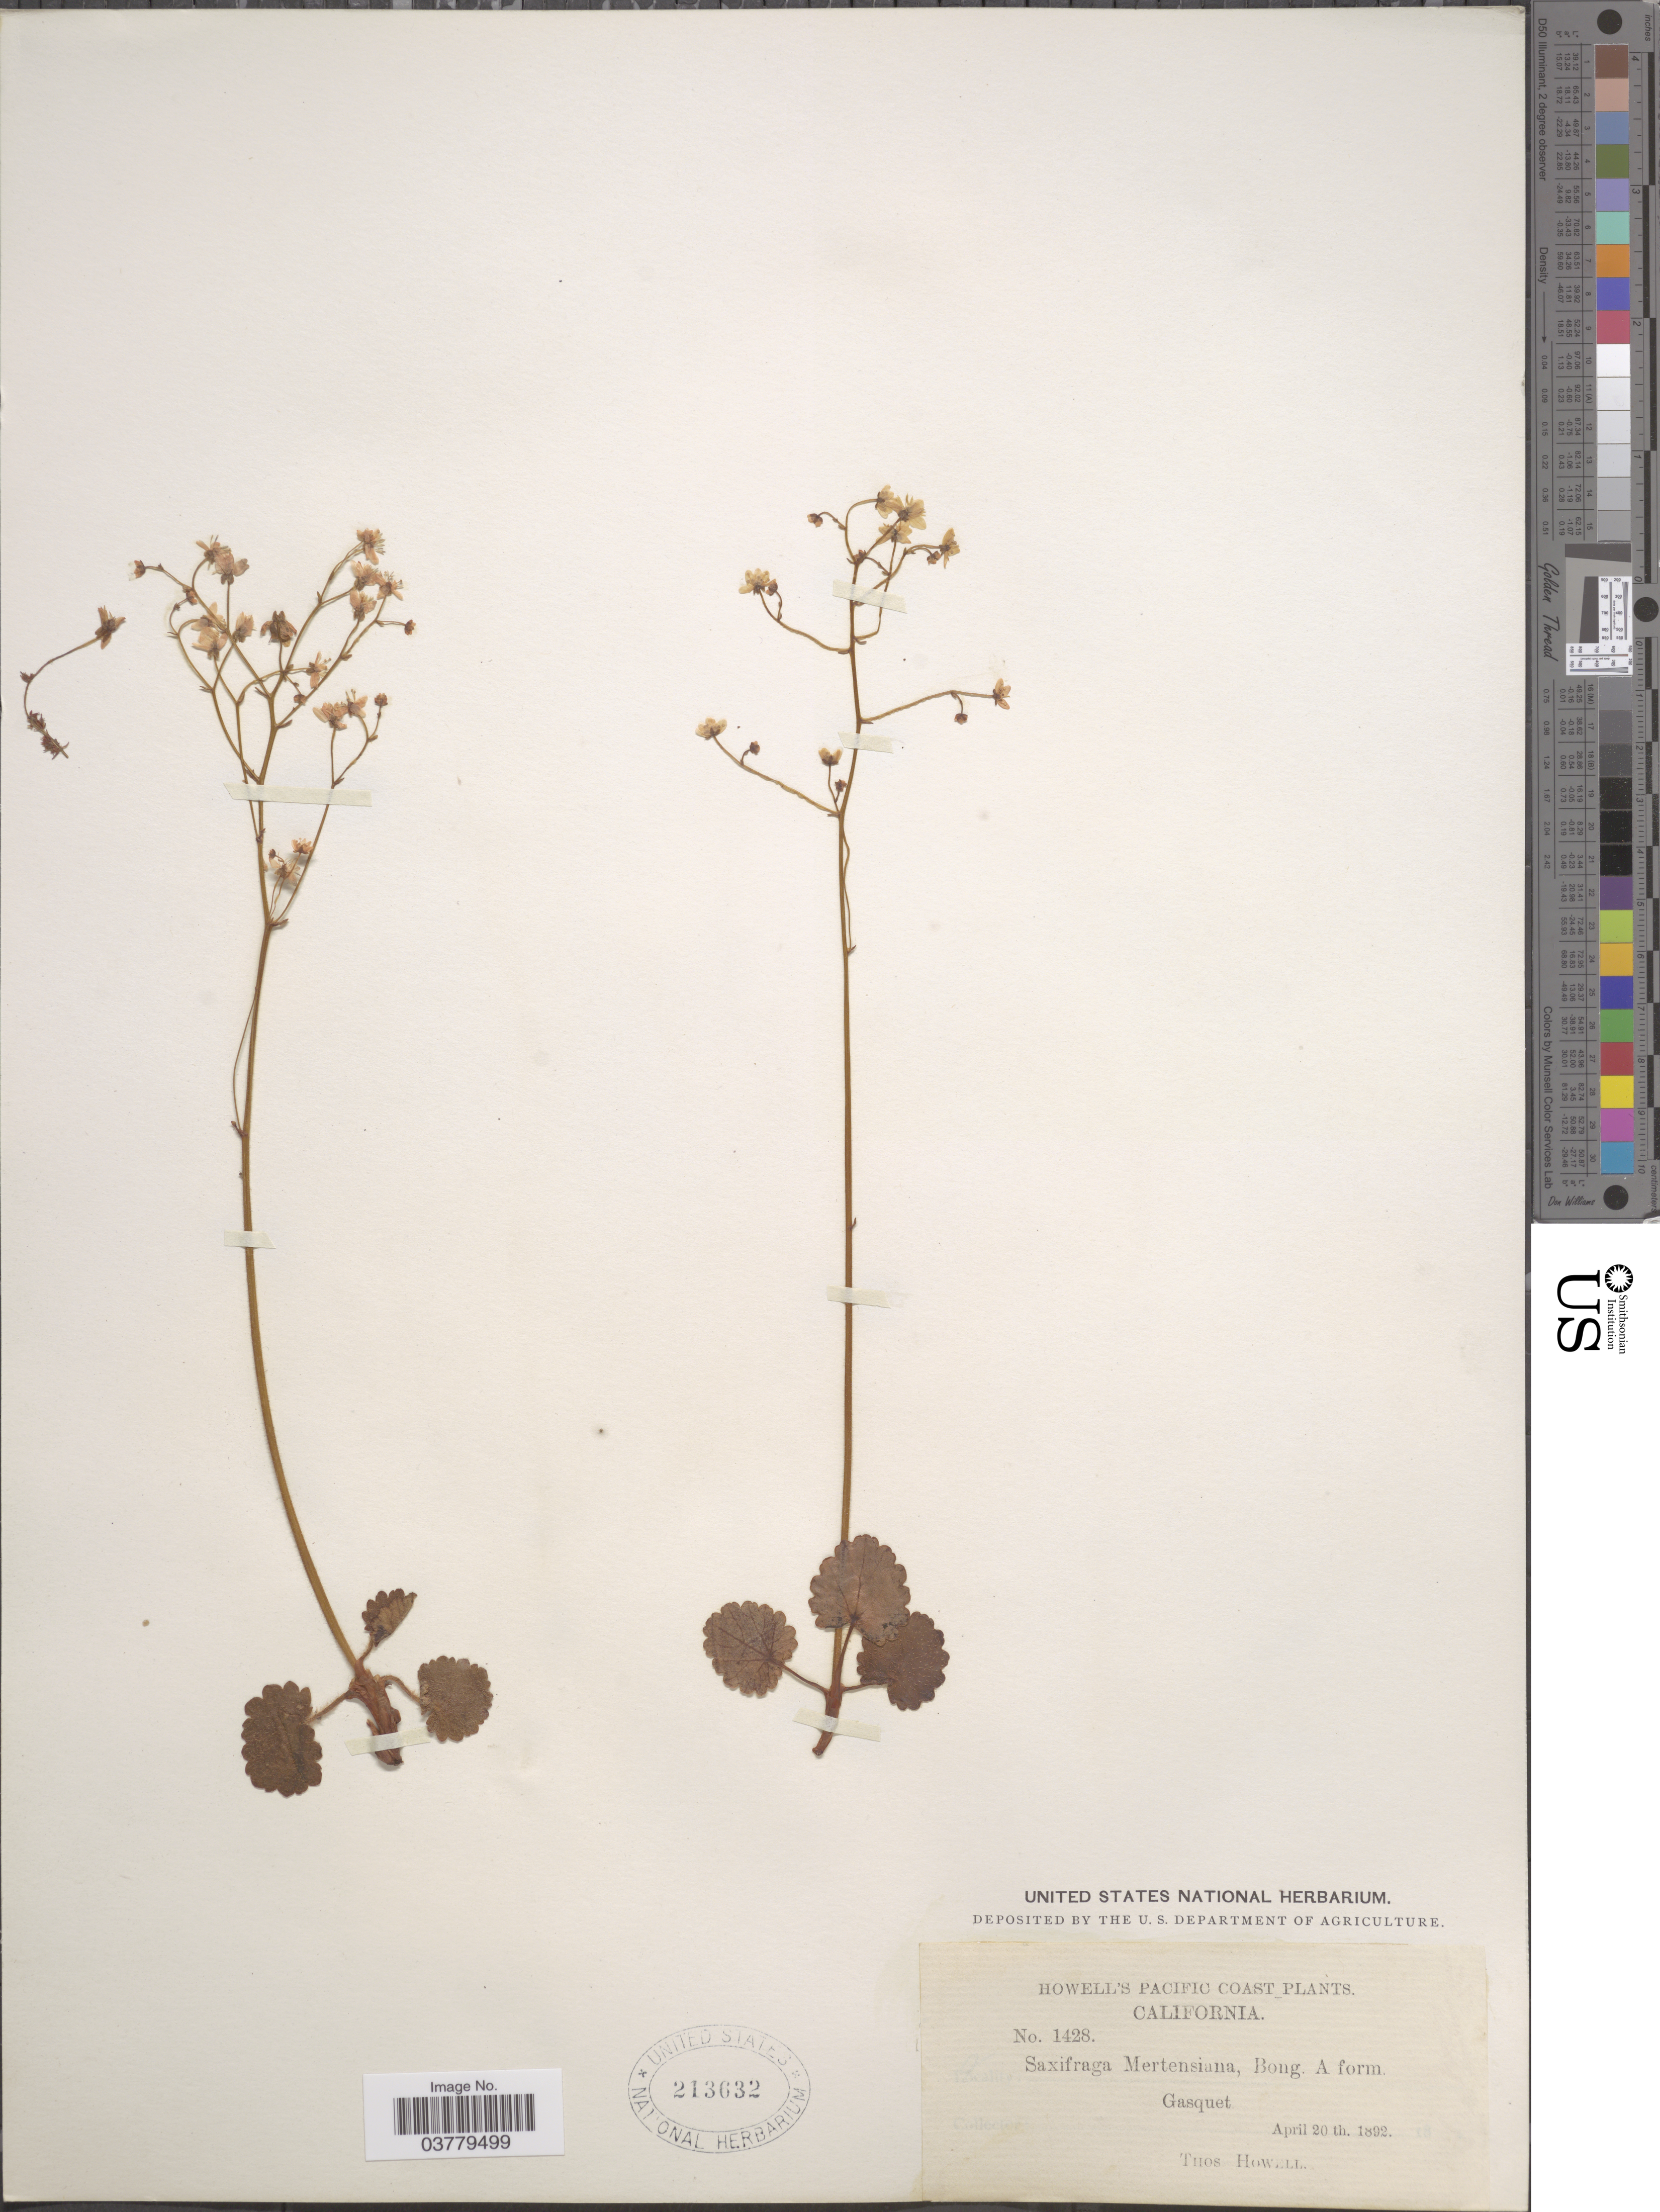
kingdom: Plantae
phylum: Tracheophyta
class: Magnoliopsida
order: Saxifragales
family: Saxifragaceae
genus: Saxifraga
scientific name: Saxifraga mertensiana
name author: Bong.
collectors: T. Howell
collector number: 1428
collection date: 1892-04-20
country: United States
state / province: California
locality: Pacific Coast. Gasquet.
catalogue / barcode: US 213632